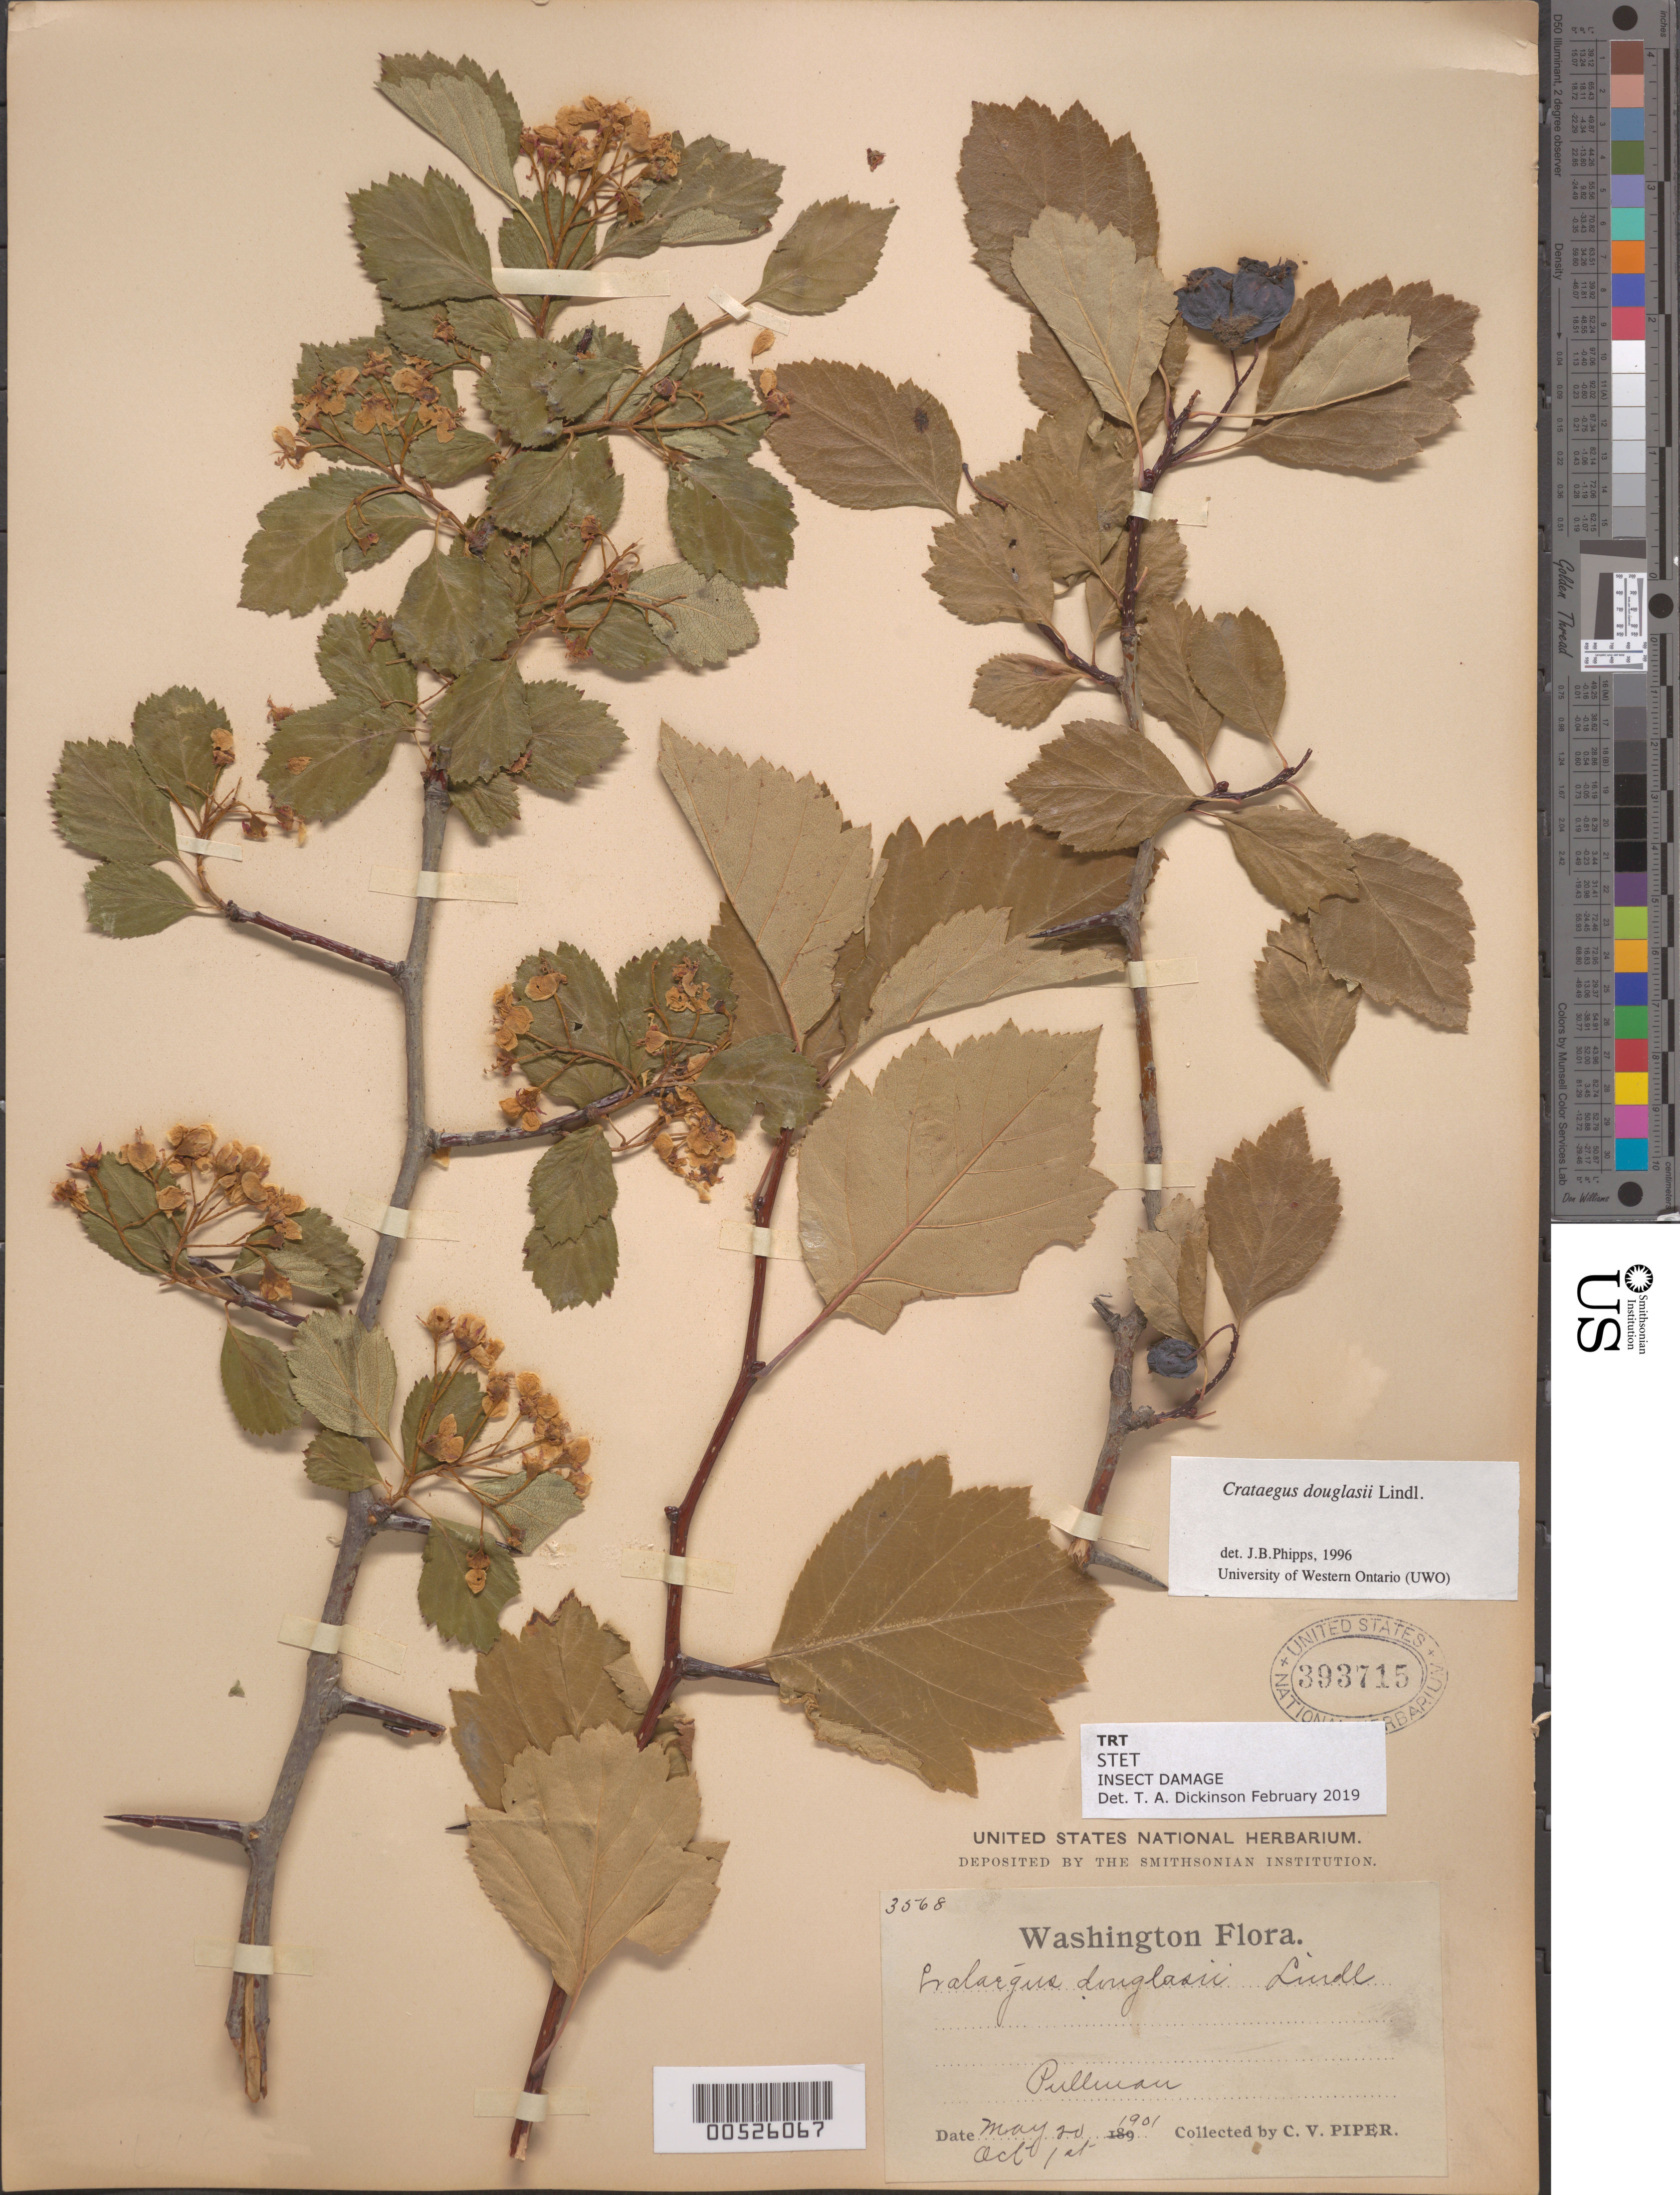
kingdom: Plantae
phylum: Tracheophyta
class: Magnoliopsida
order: Rosales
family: Rosaceae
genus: Crataegus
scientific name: Crataegus douglasii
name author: Lindl.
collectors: C. V. Piper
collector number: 3568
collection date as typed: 20 May 1901 and 01 Apr 1901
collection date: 1901-04-01,1901-05-20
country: United States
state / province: Washington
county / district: Whitman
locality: Pullman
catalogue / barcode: US 393715